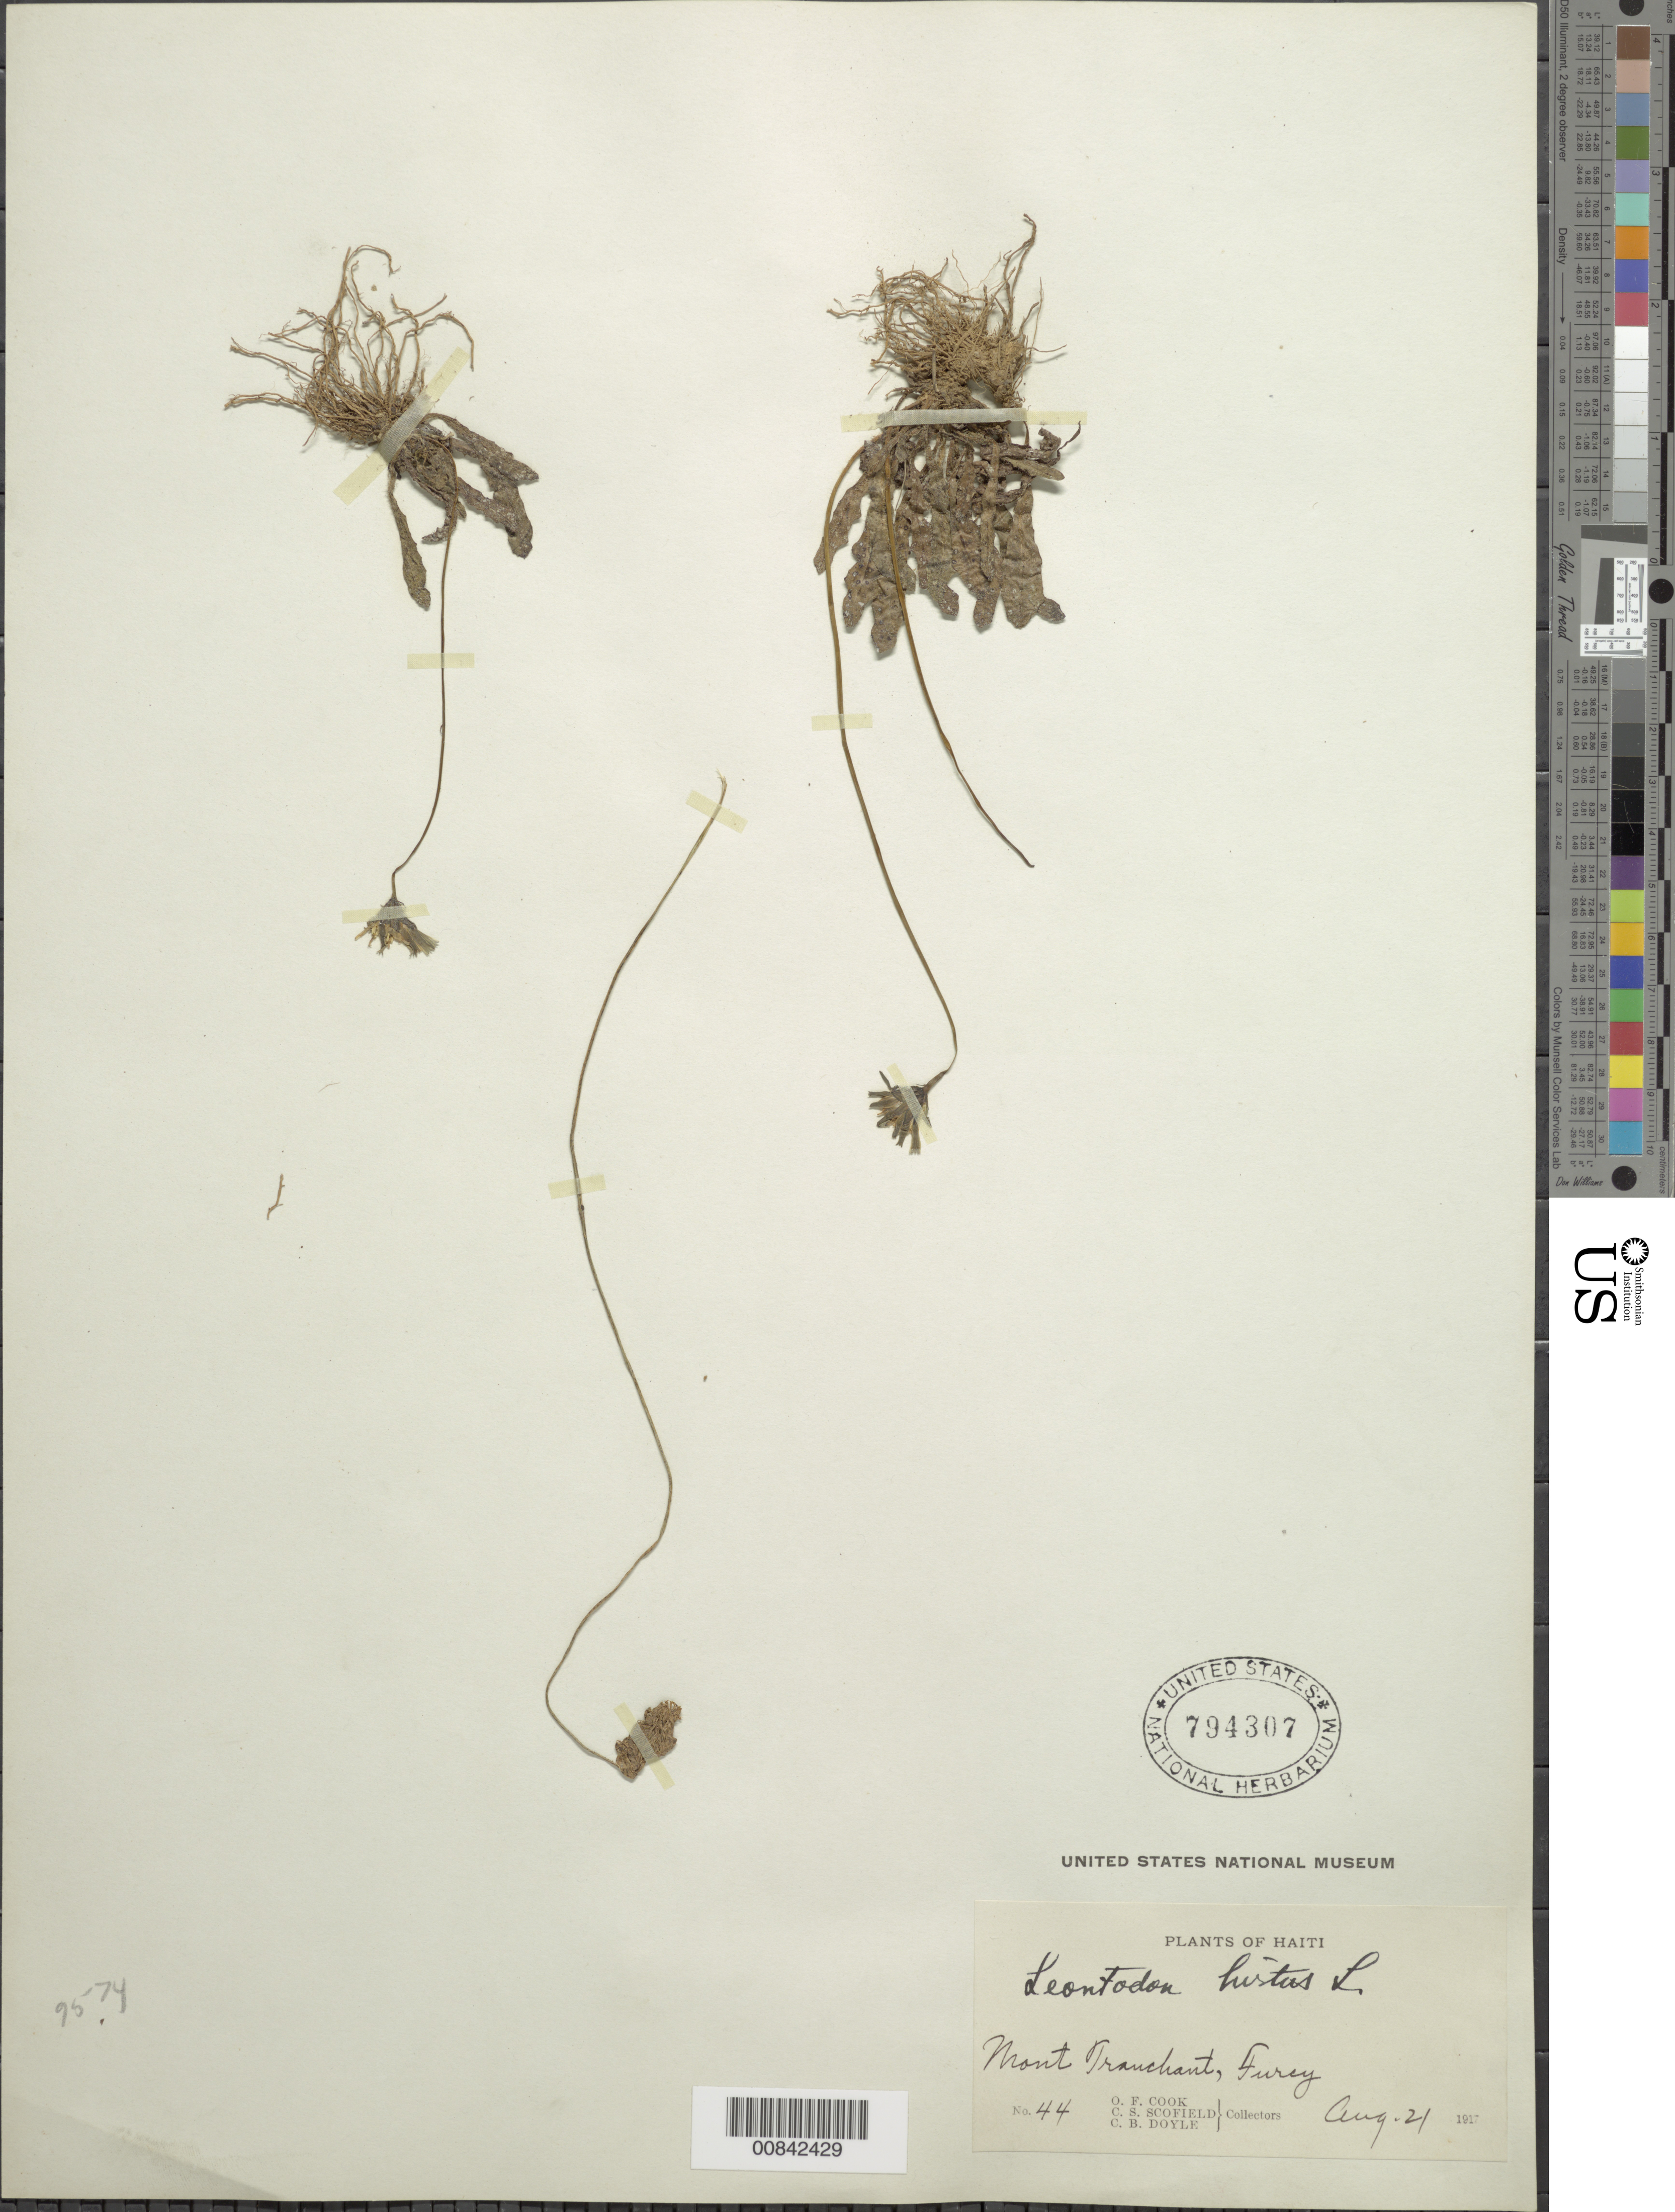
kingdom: Plantae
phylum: Tracheophyta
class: Magnoliopsida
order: Asterales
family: Asteraceae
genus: Leontodon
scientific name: Leontodon hirtus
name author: L.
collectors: O. F. Cook, C. Scofield & C. Doyle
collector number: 44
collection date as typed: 21 Aug 1917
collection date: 1917-08-21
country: Haiti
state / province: Óuest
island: Hispaniola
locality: Mont Tranchant, Furcy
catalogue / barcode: US 794307